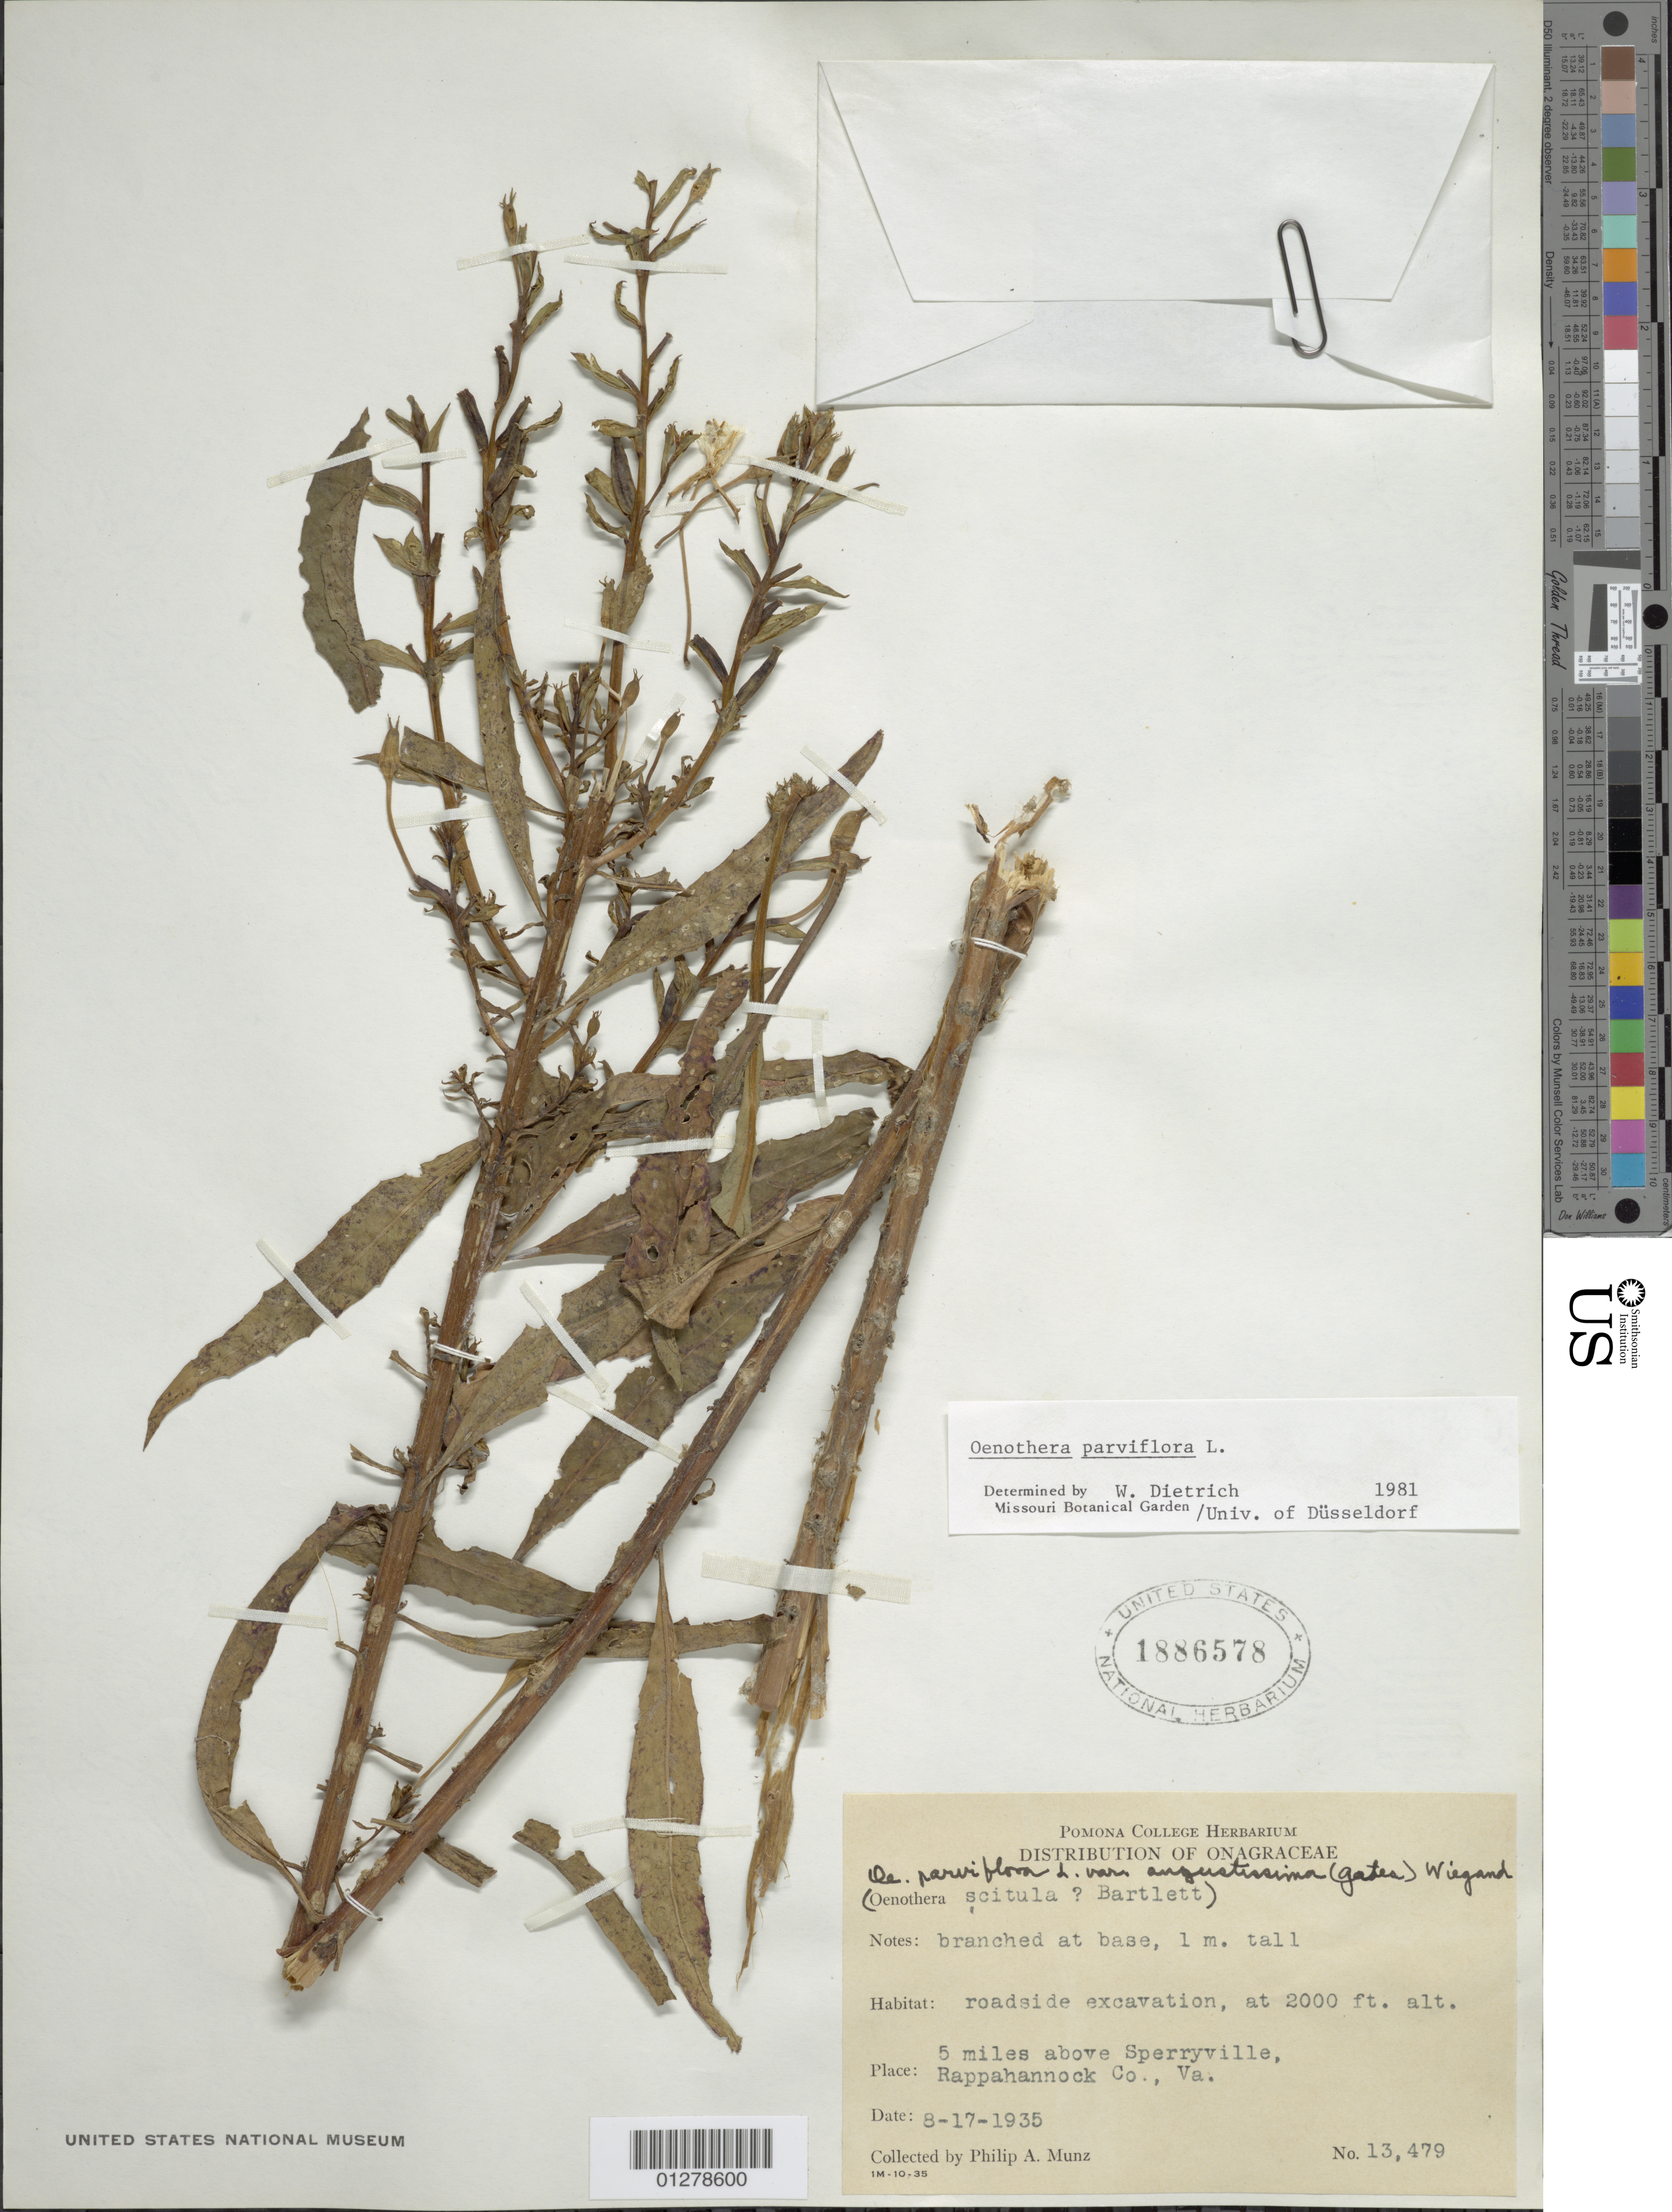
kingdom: Plantae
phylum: Tracheophyta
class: Magnoliopsida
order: Myrtales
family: Onagraceae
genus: Oenothera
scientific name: Oenothera parviflora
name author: L.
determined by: Munz, Philip A.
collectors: P. A. Munz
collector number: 13,479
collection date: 1935-08-17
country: United States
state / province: Virginia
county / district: Rappahannock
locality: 5 mi above Sperryville.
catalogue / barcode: US 1886578